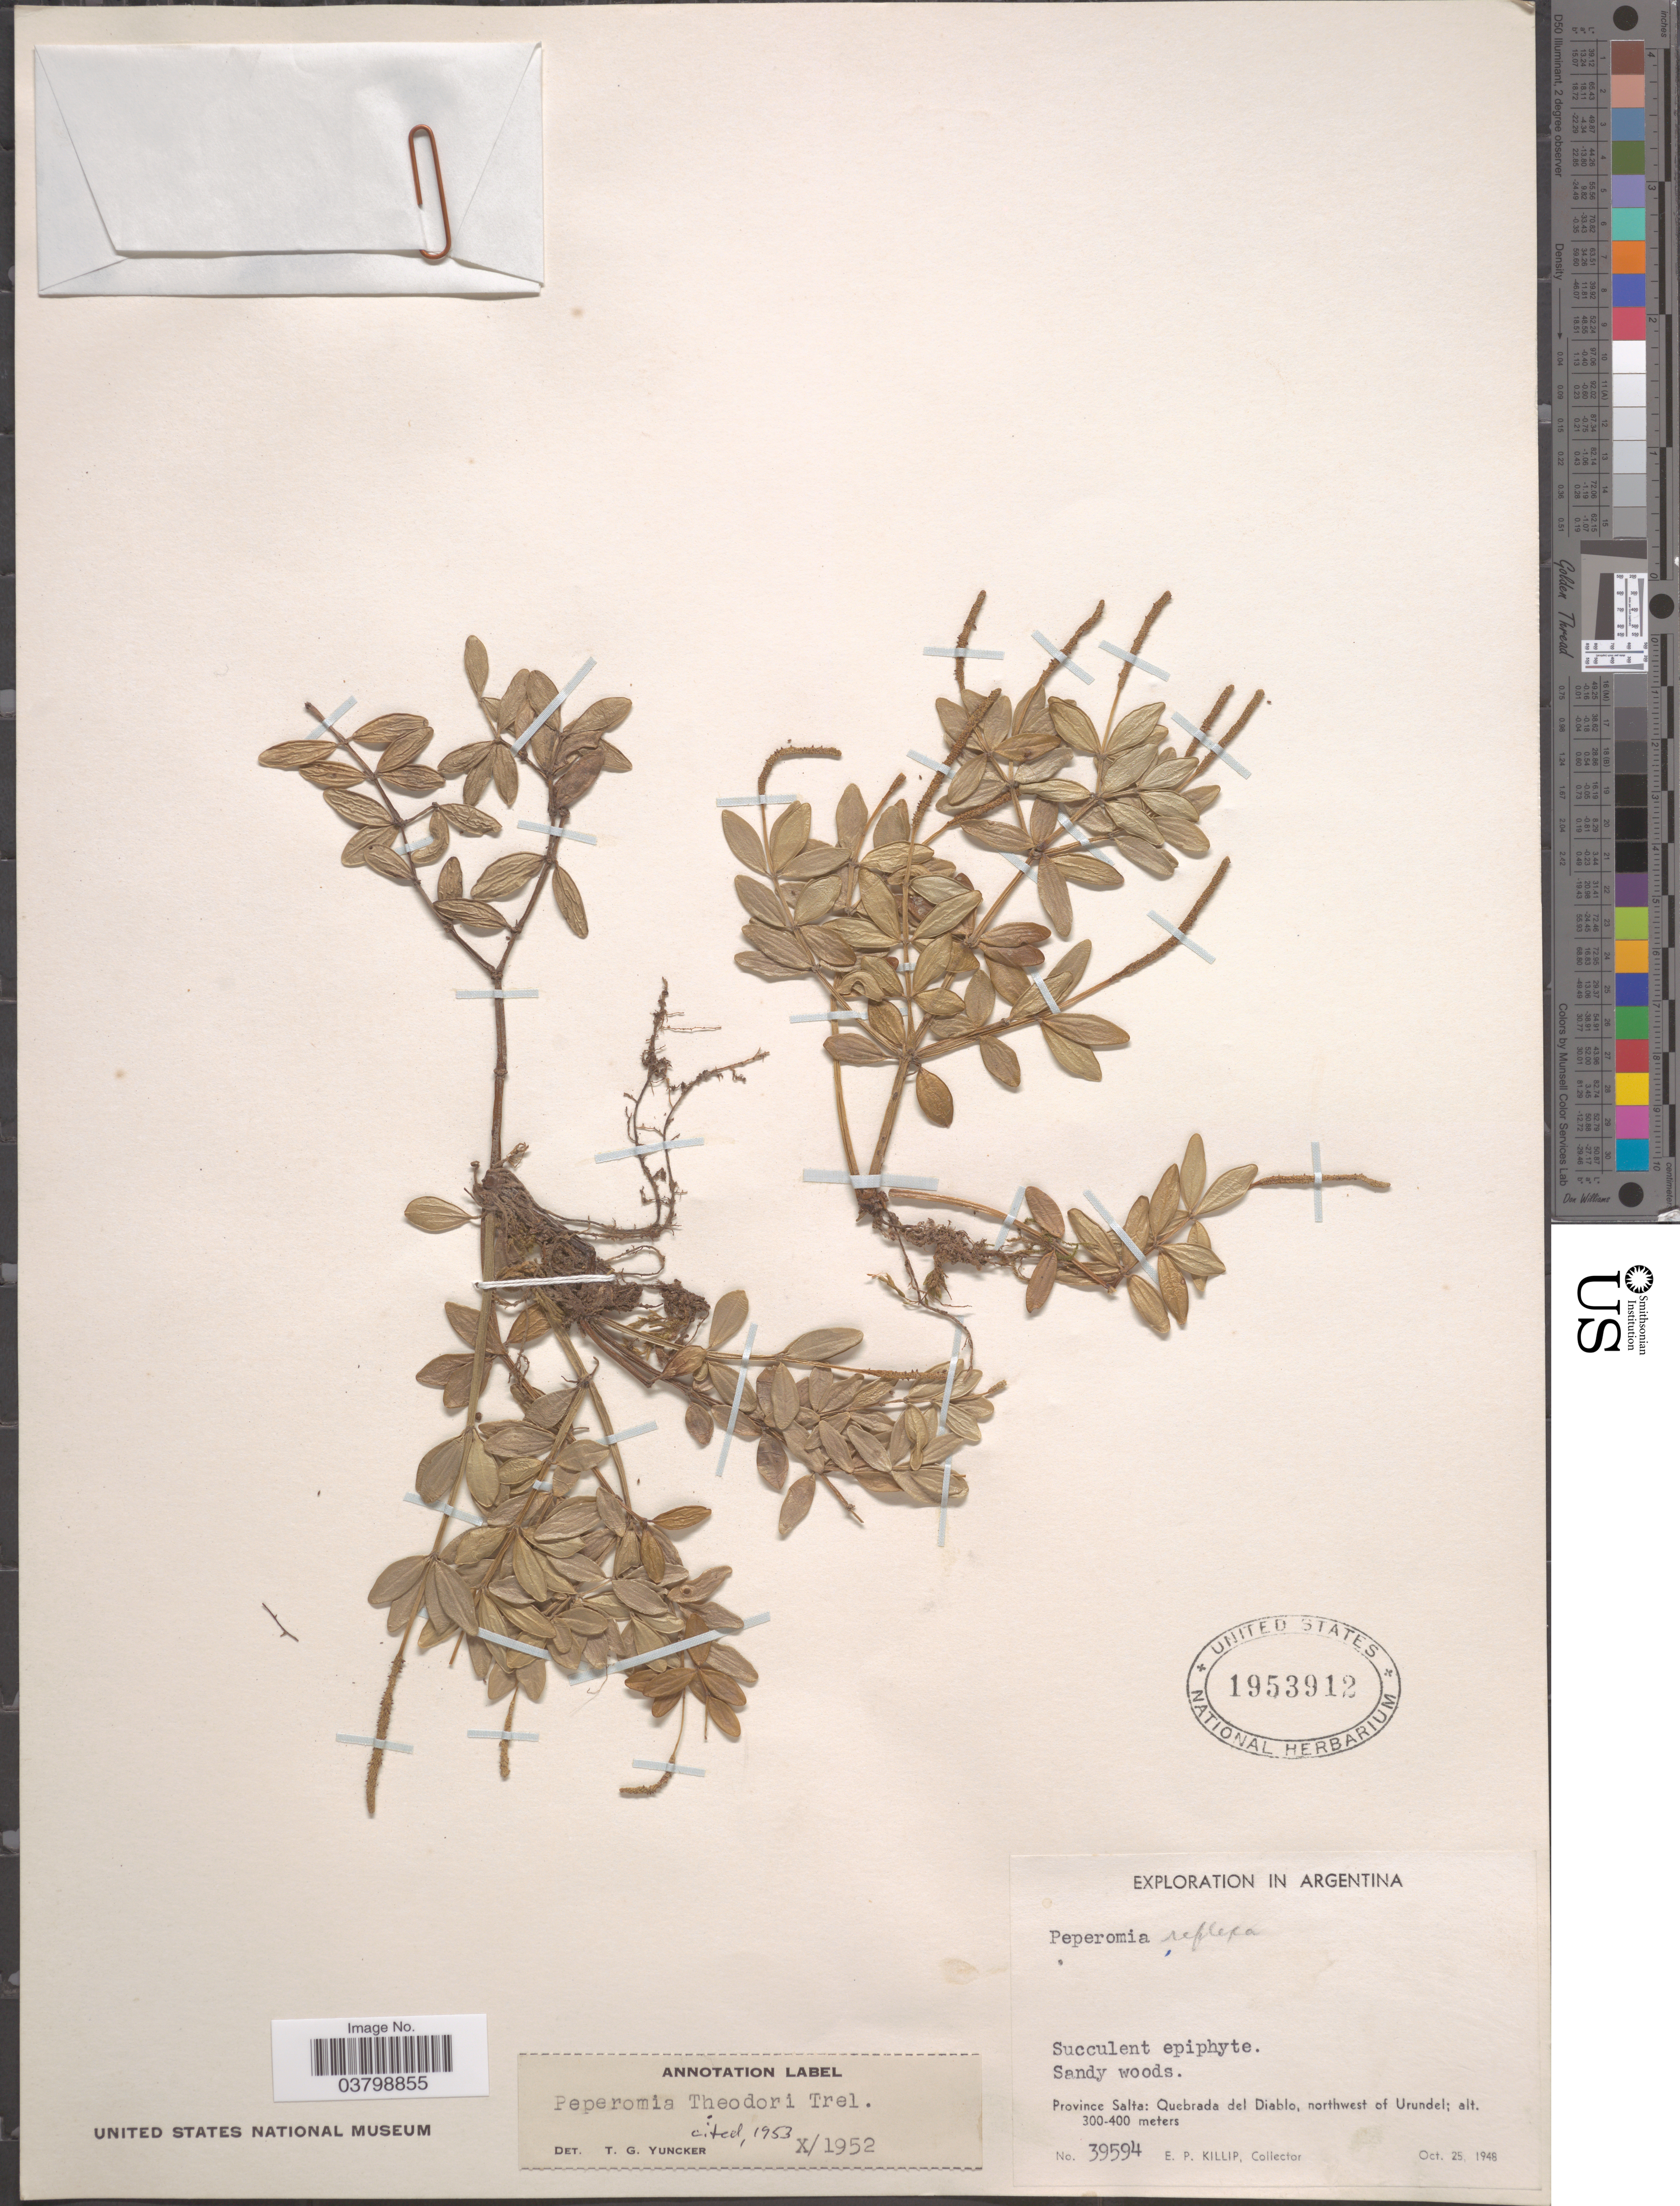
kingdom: Plantae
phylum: Tracheophyta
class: Magnoliopsida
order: Piperales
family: Piperaceae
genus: Peperomia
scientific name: Peperomia theodori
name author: Trel.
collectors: E. P. Killip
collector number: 39594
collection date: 1948-10-25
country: Argentina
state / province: Salta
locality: Quebrada del Diablo, northwest of Urundel.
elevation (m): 300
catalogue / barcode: US 1953912